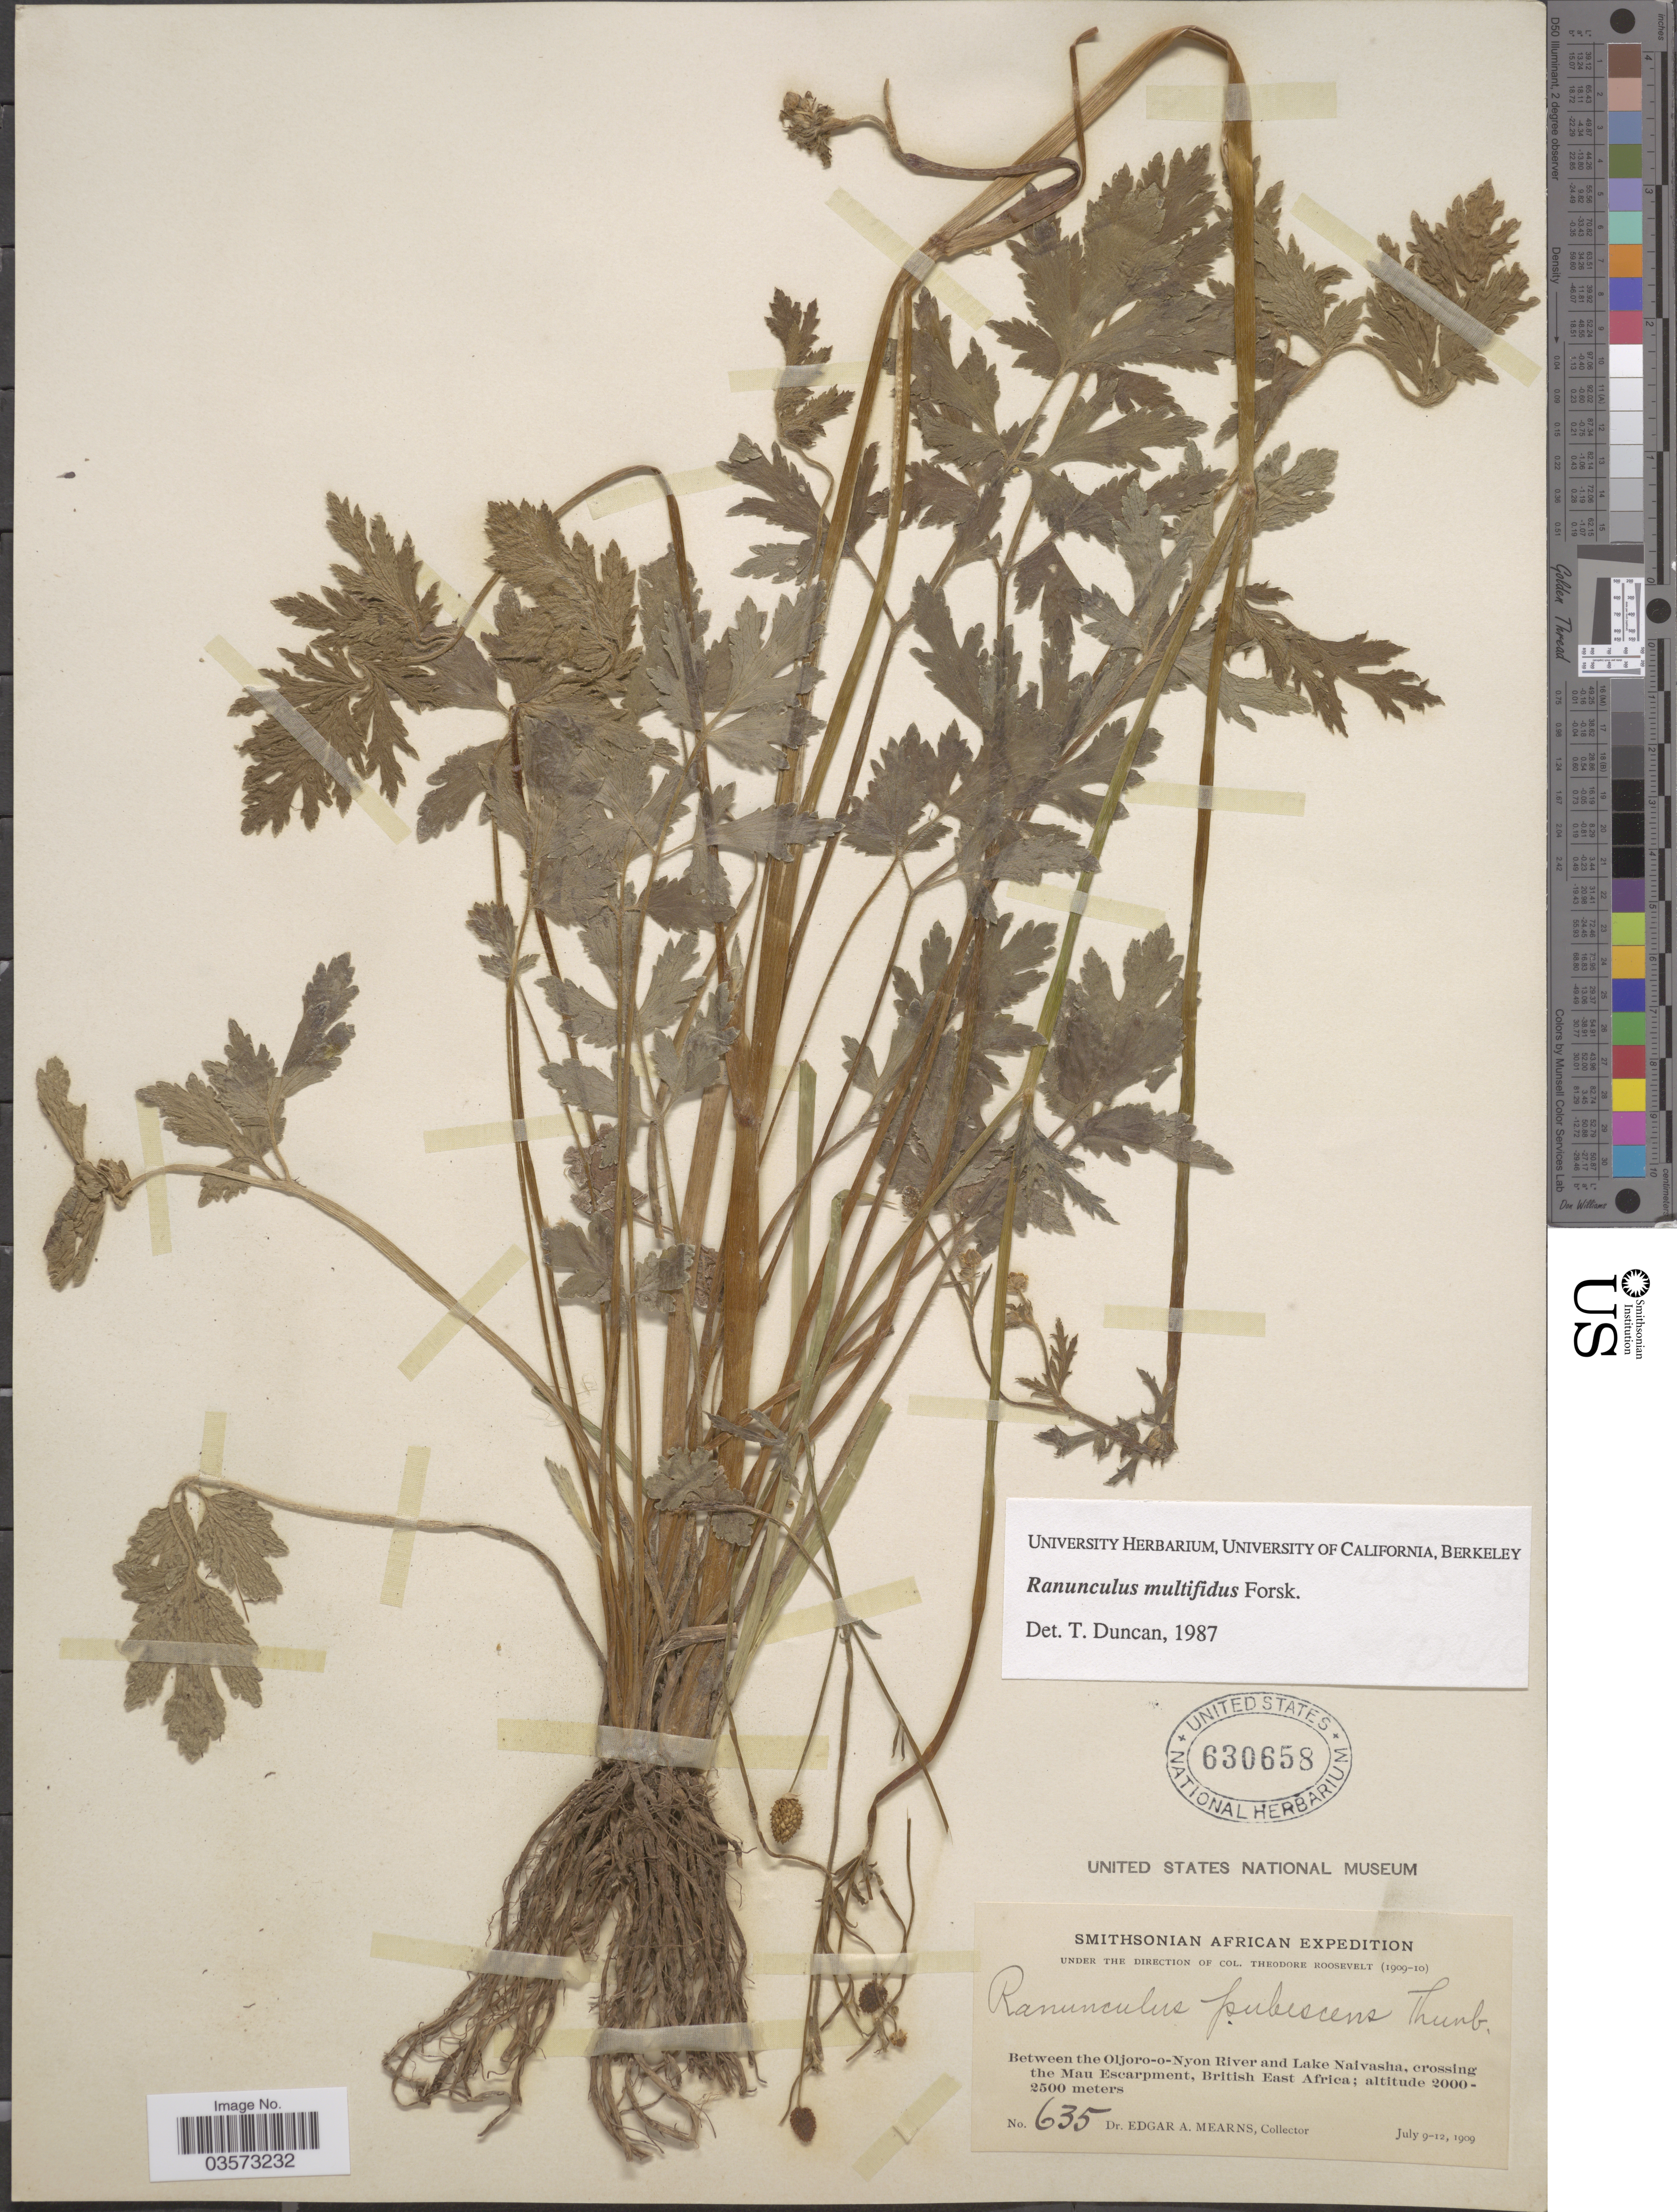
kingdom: Plantae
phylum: Tracheophyta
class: Magnoliopsida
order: Ranunculales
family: Ranunculaceae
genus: Ranunculus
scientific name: Ranunculus multifidus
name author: Forssk.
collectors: E. A. Mearns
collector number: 635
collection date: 1909-07-09/1909-07-12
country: Kenya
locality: Between the Oljoro-o-Nyon River and Lake Naivasha, crossing the Mau Escarpment, British East Africa.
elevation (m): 2000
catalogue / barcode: US 630658